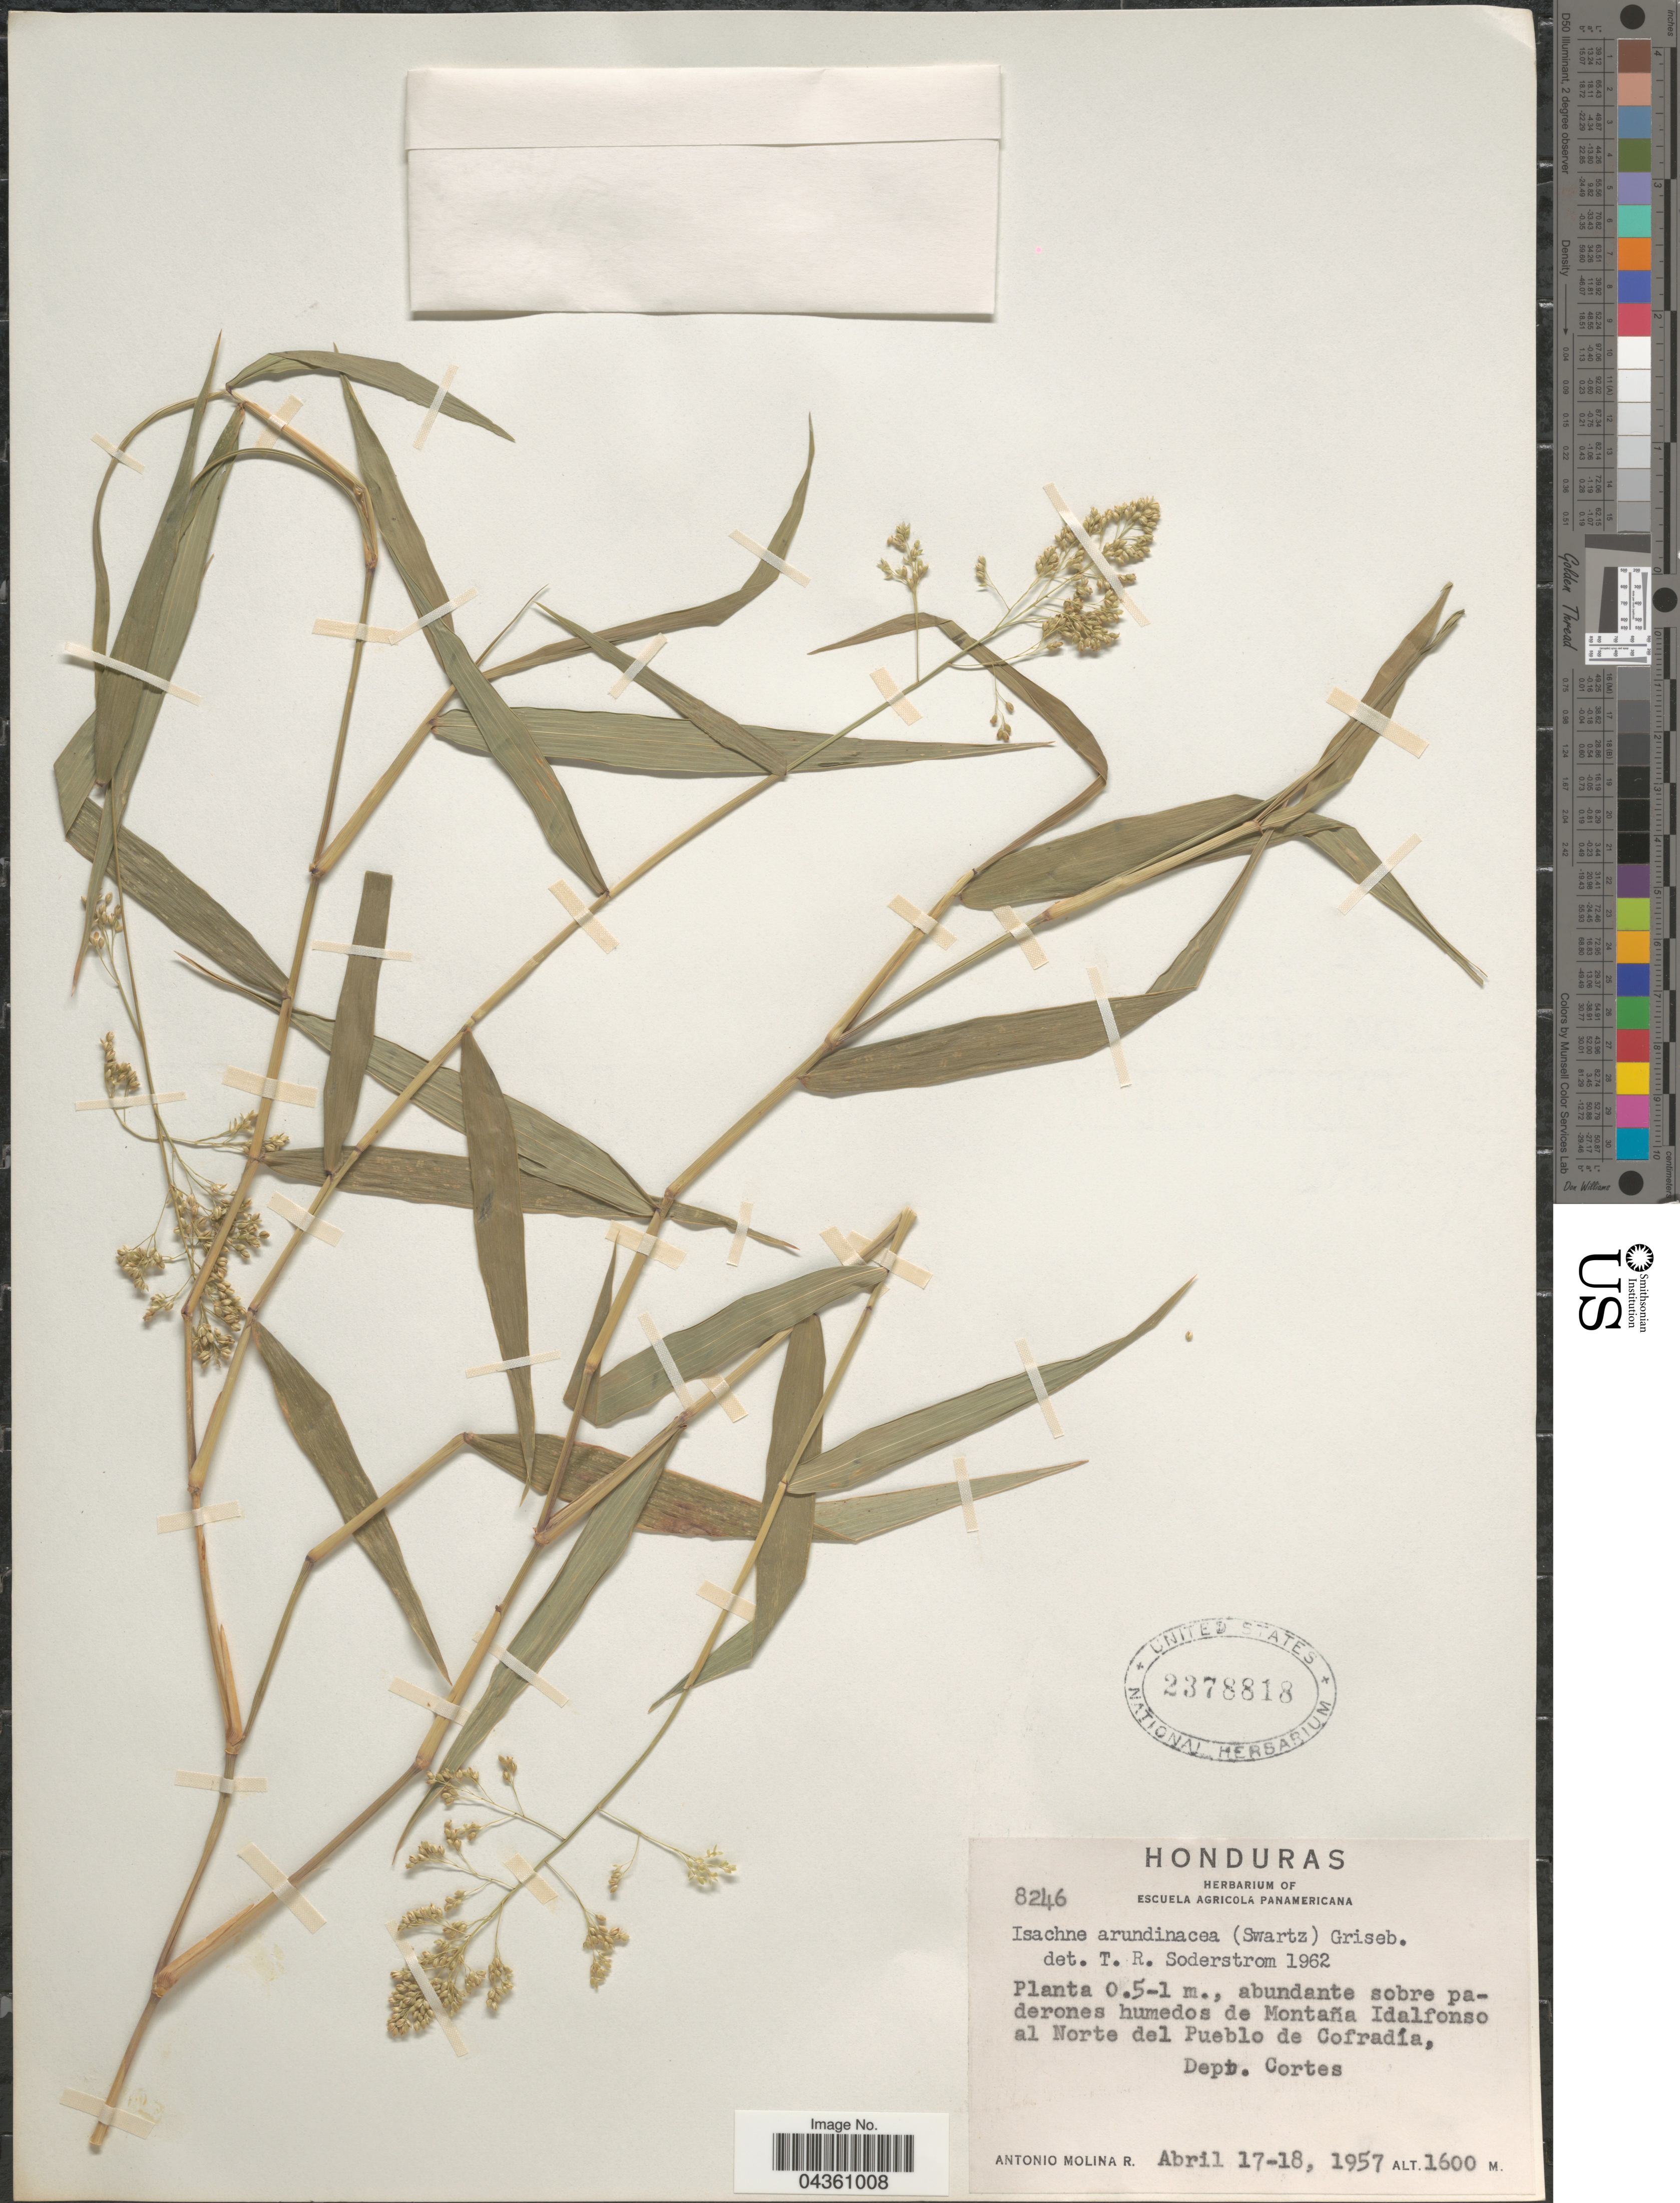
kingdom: Plantae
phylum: Tracheophyta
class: Liliopsida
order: Poales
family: Poaceae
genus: Isachne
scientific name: Isachne arundinacea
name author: (Sw.) Griseb.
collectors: A. Molina R.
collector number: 8246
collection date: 1957-04-17/1957-04-18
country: Honduras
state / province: Cortes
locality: Abundante sobre paderones humedos de Montaña Idalfonso al Norte del Pueblo de Cofradía, Dept. Cortes.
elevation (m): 1600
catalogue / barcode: US 2378818